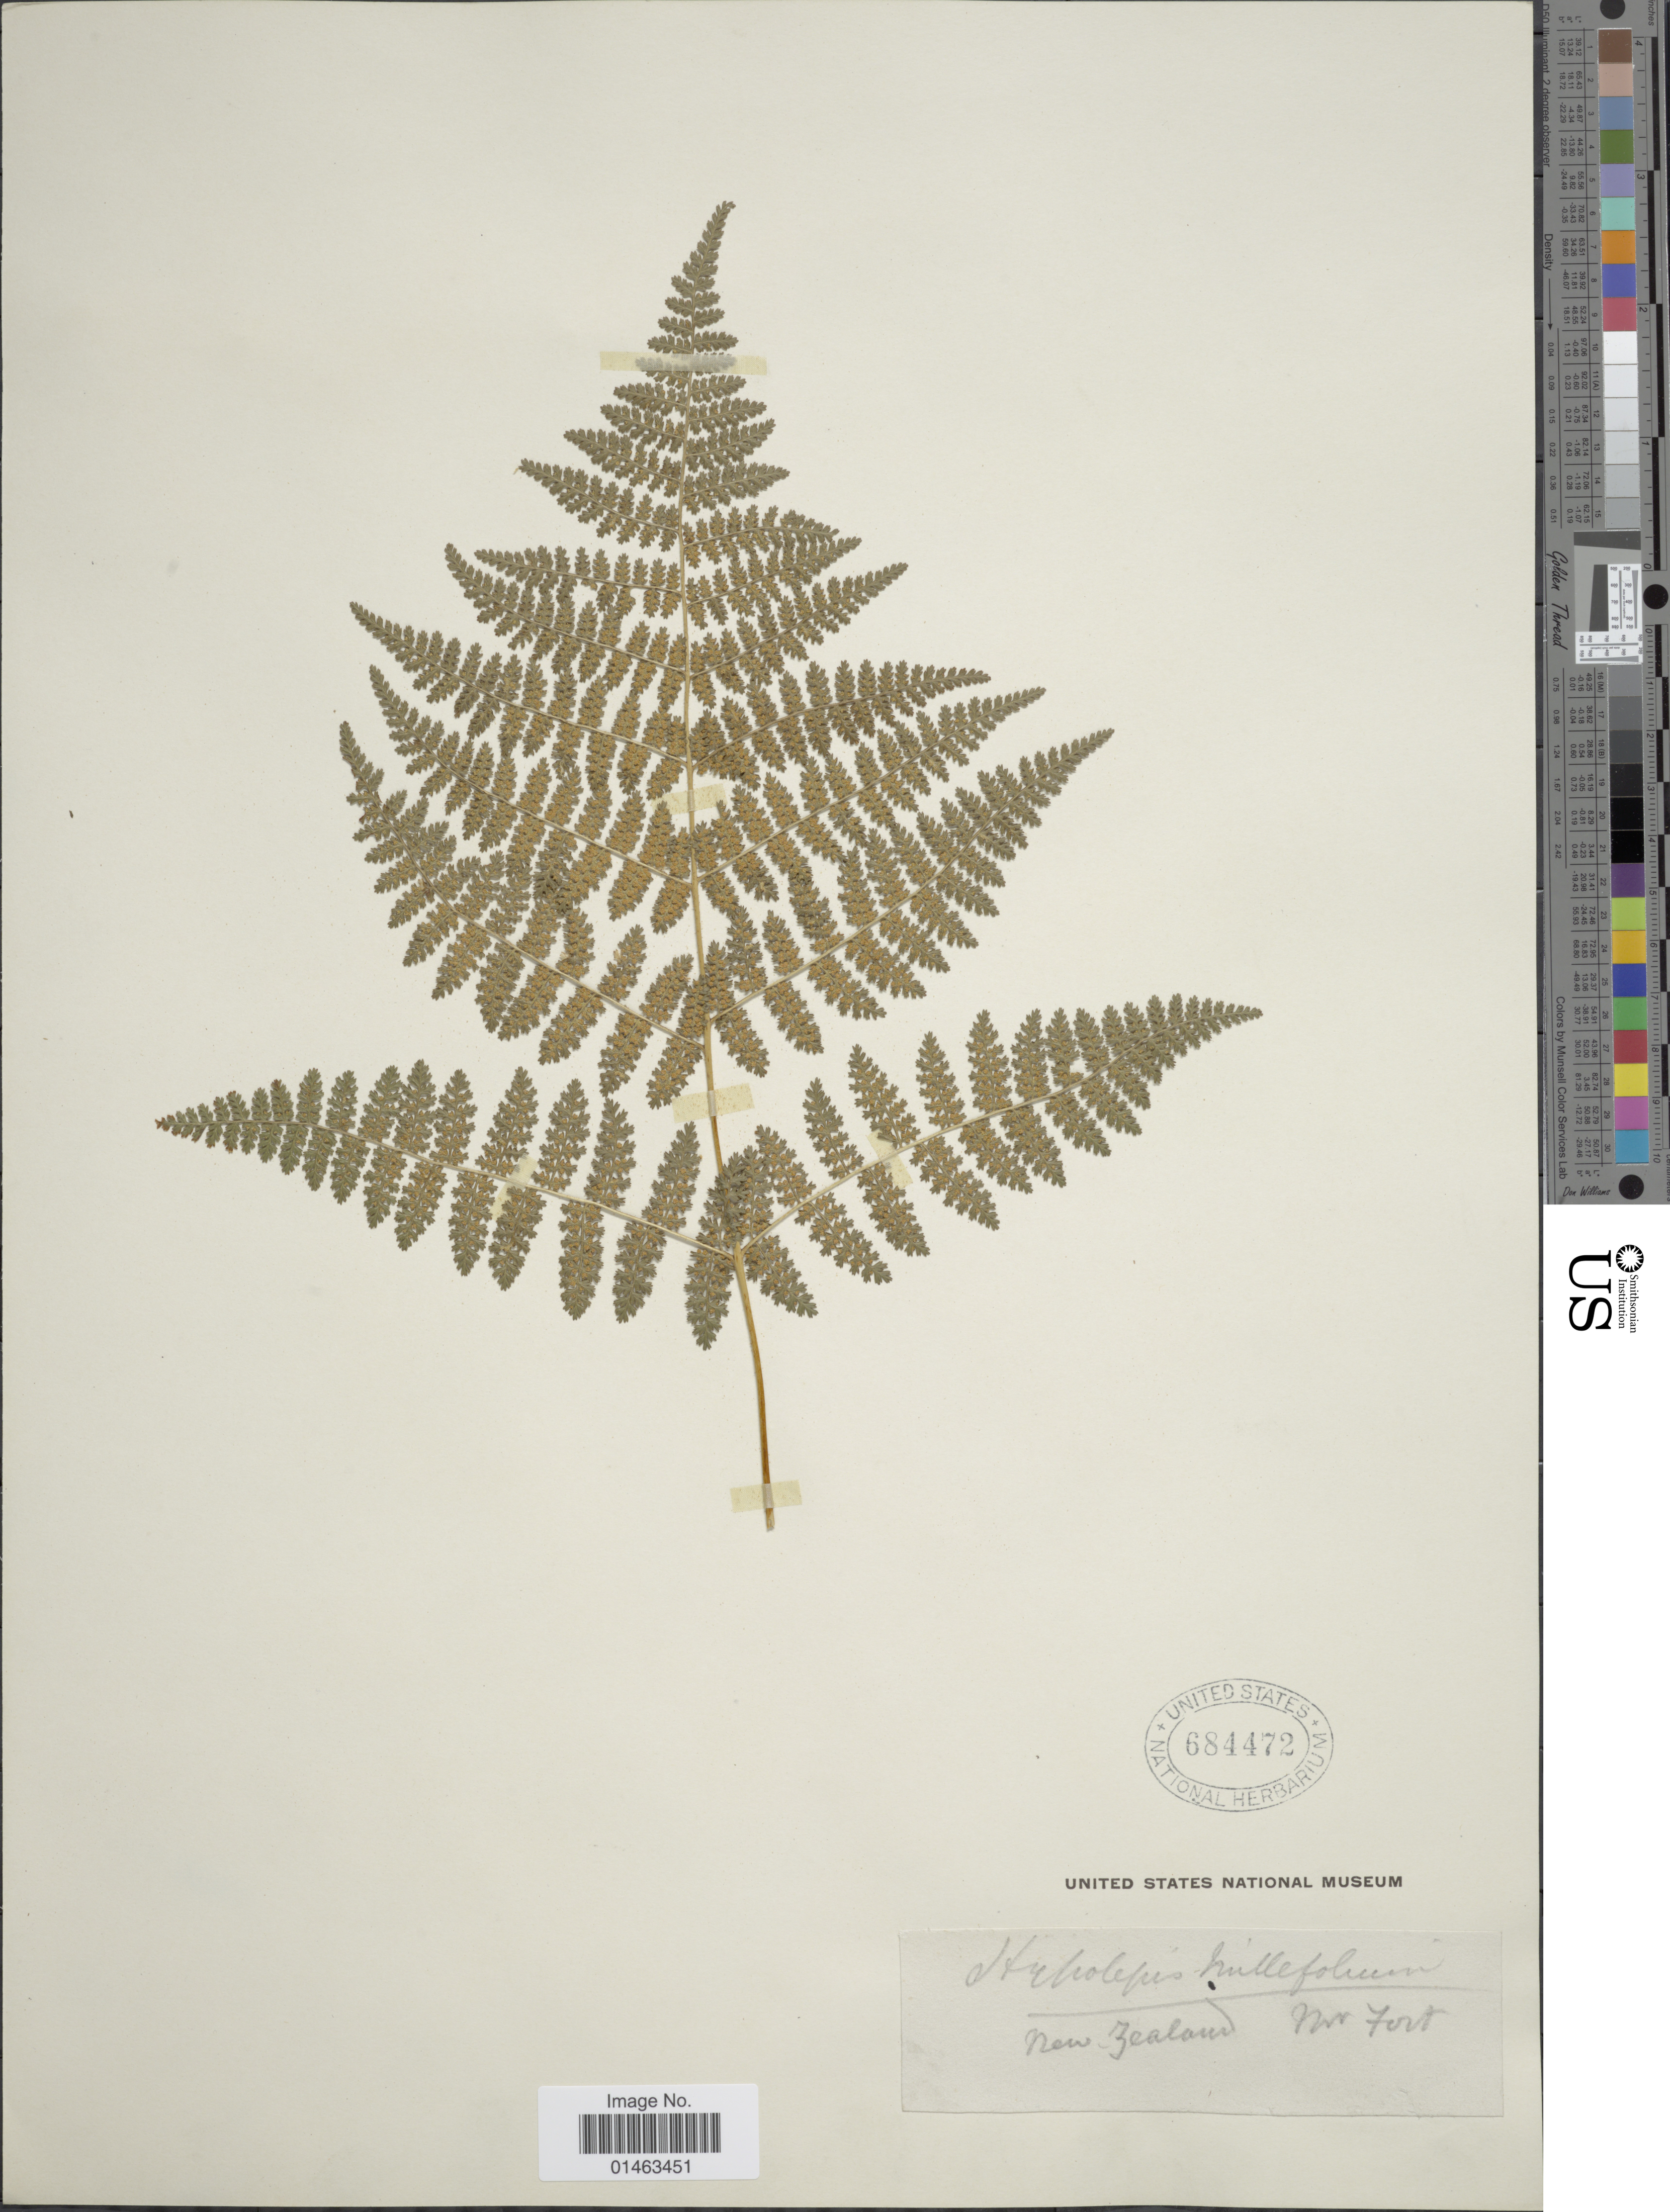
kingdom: Plantae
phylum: Tracheophyta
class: Polypodiopsida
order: Polypodiales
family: Dennstaedtiaceae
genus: Hypolepis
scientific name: Hypolepis millefolium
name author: Hook.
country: New Zealand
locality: Nw. Fort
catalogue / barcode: US 684472